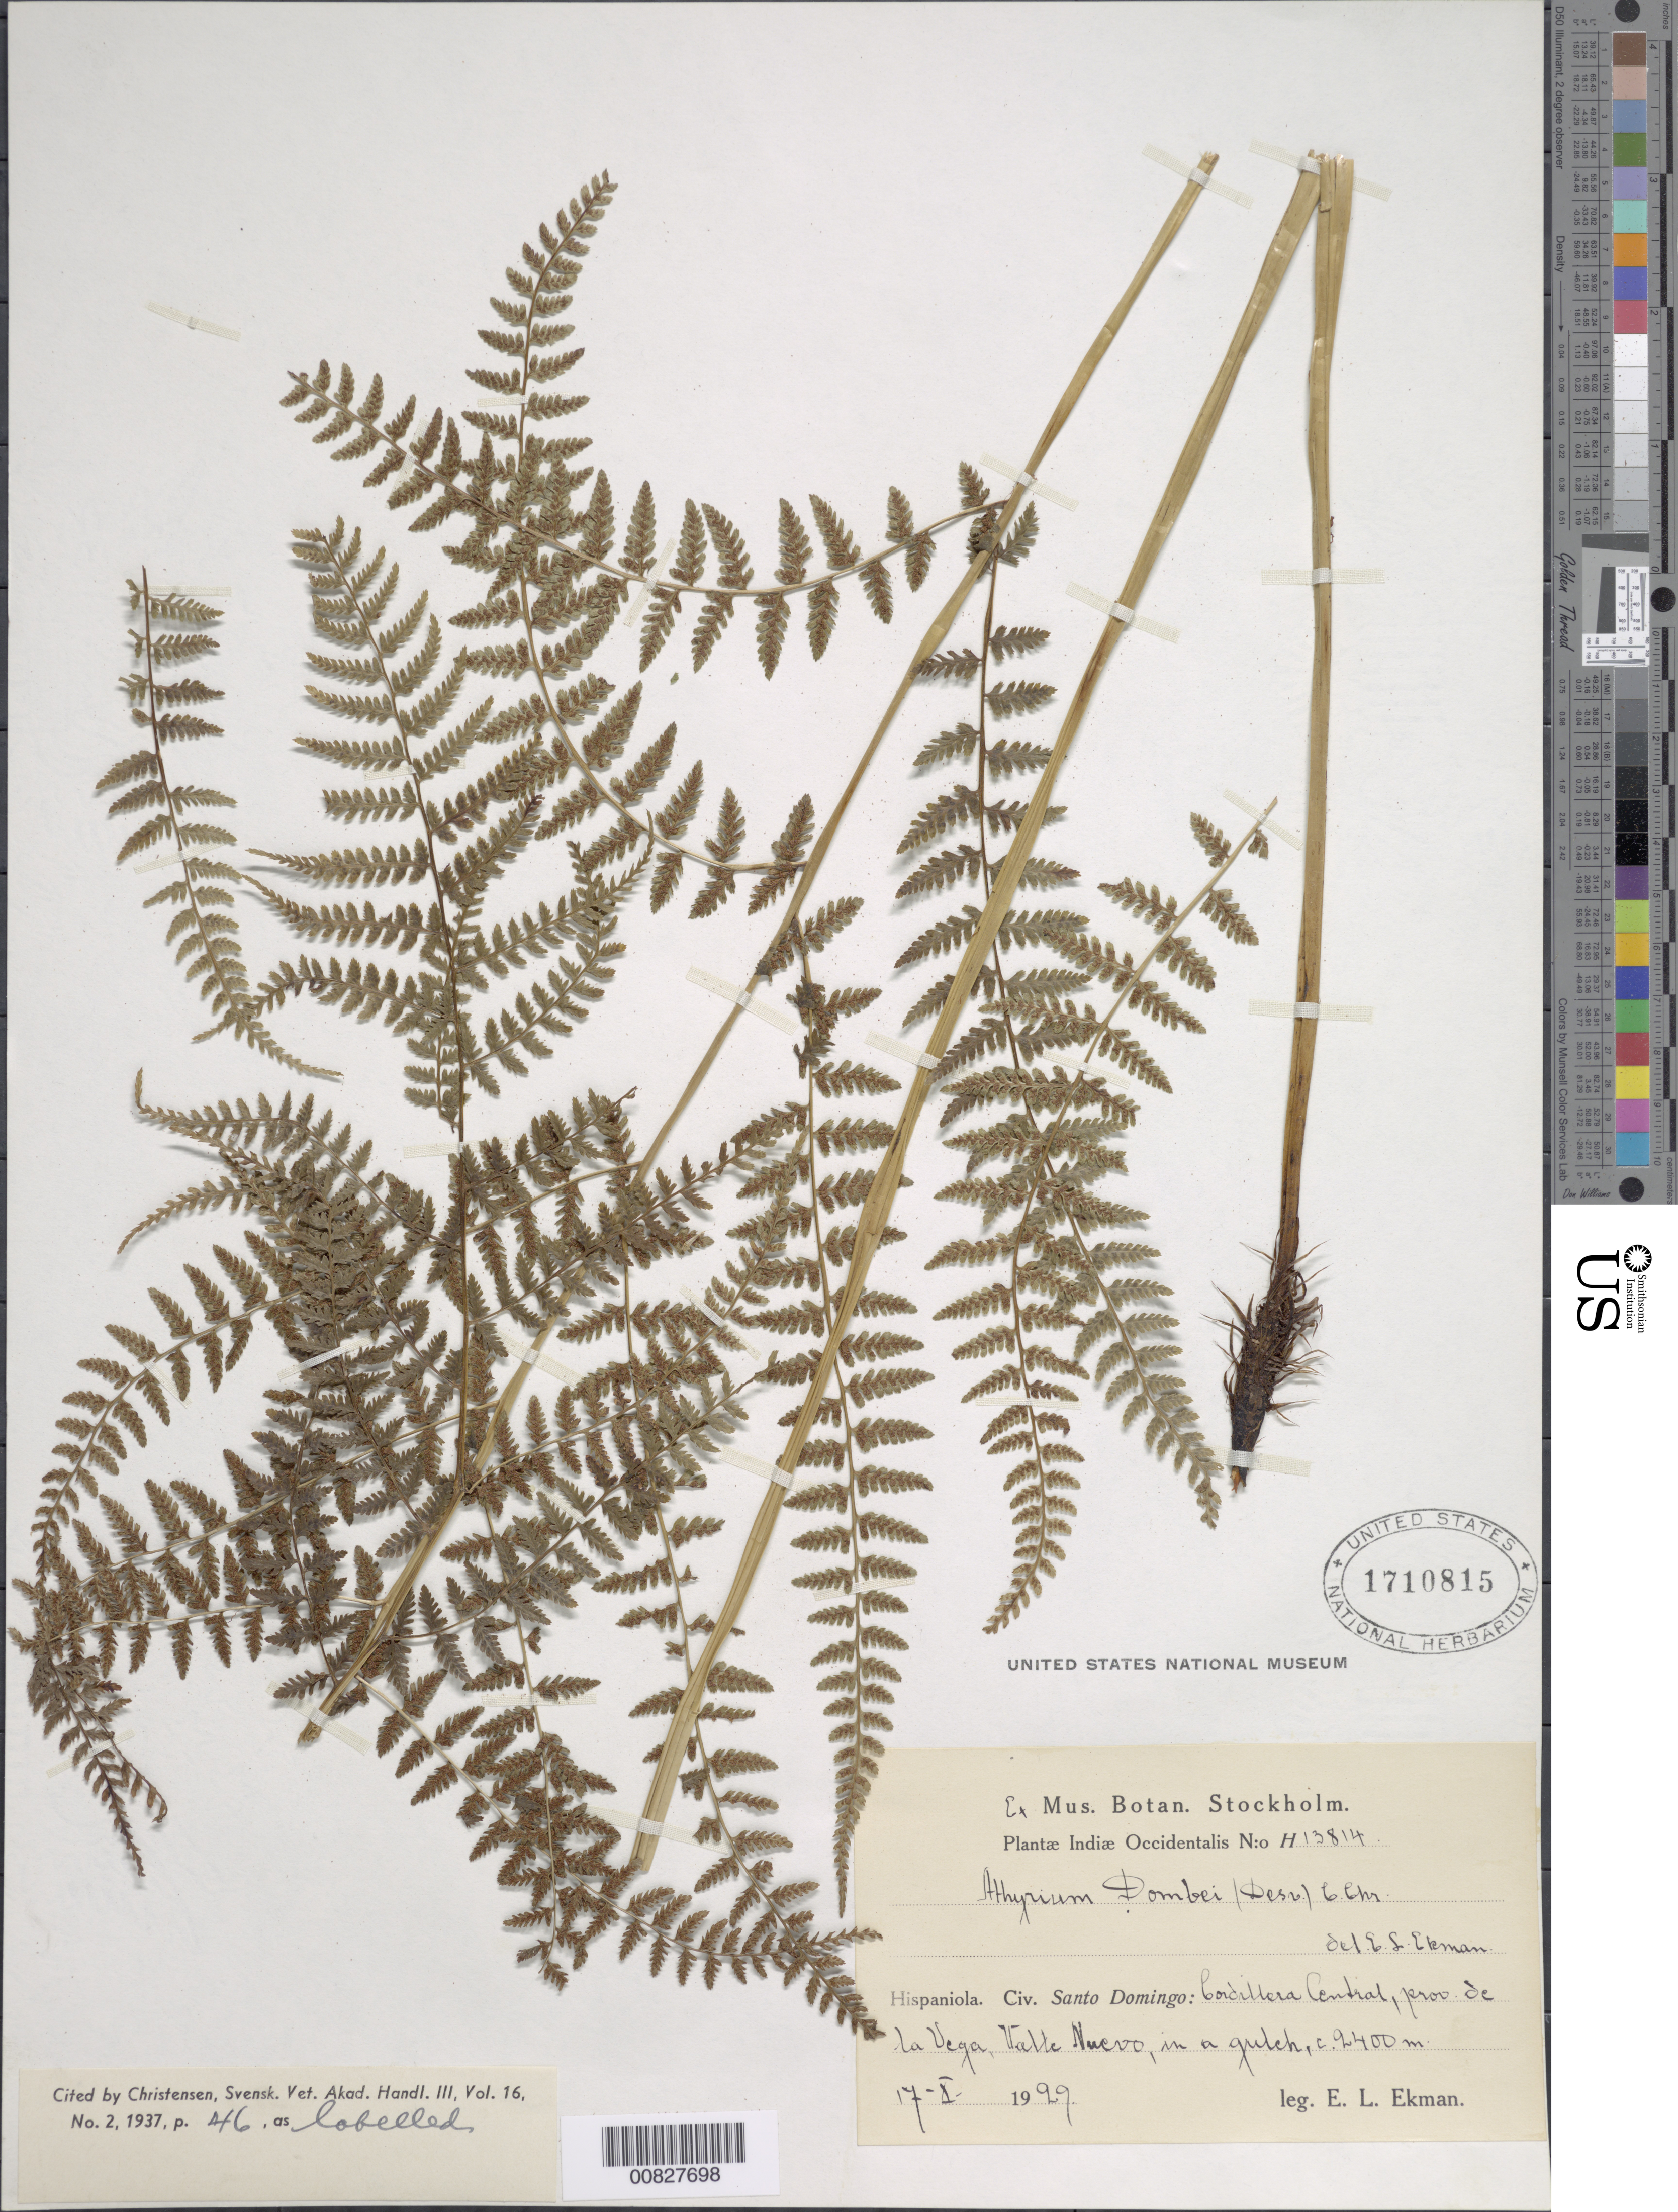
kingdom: Plantae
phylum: Tracheophyta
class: Polypodiopsida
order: Polypodiales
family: Athyriaceae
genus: Athyrium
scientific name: Athyrium dombei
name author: (Desv.) C. Chr.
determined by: Christensen, C. F. A.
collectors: E. L. Ekman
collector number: H 13814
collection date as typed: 17 Aug 1929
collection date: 1929-08-17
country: Dominican Republic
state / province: La Vega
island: Hispaniola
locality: Cordillera Central, Valle Nuevo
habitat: Gulch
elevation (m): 2400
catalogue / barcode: US 1710815